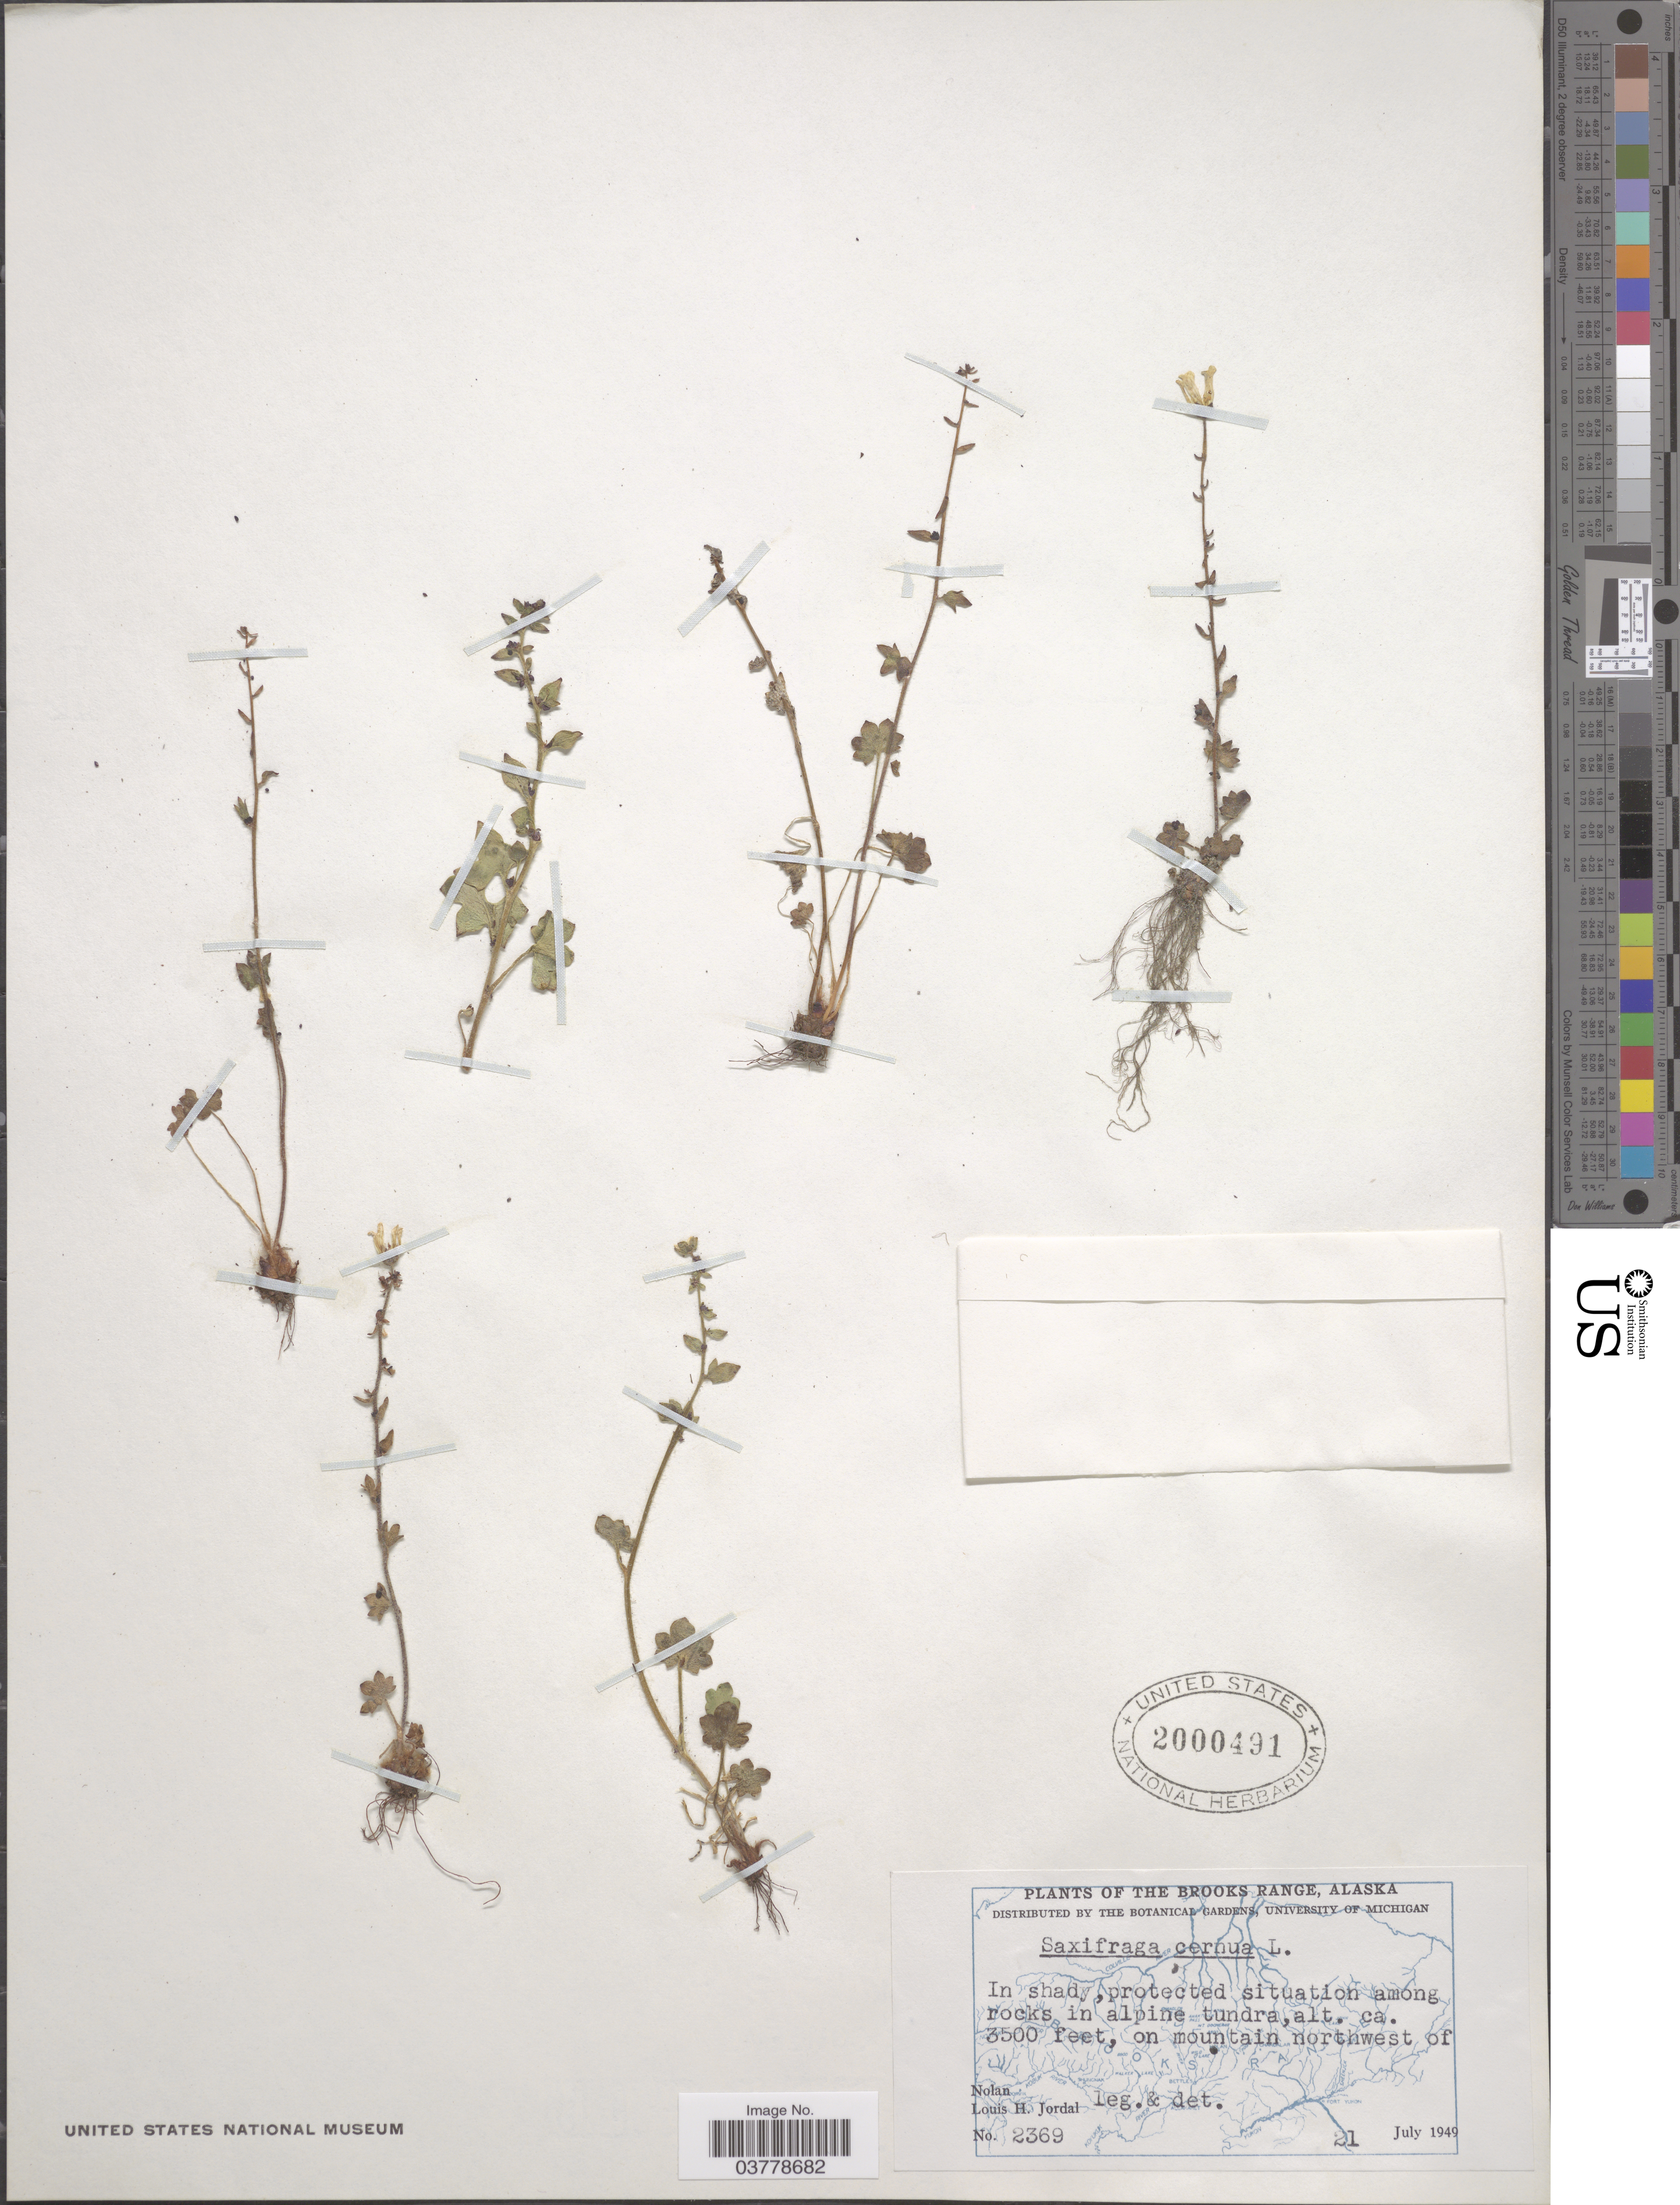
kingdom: Plantae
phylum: Tracheophyta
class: Magnoliopsida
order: Saxifragales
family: Saxifragaceae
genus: Saxifraga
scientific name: Saxifraga cernua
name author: L.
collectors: L. Jordal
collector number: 2369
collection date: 1949-07-21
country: United States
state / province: Alaska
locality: The Brooks Range. On mountain northwest of Nolan.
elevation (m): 1067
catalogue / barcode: US 2000491